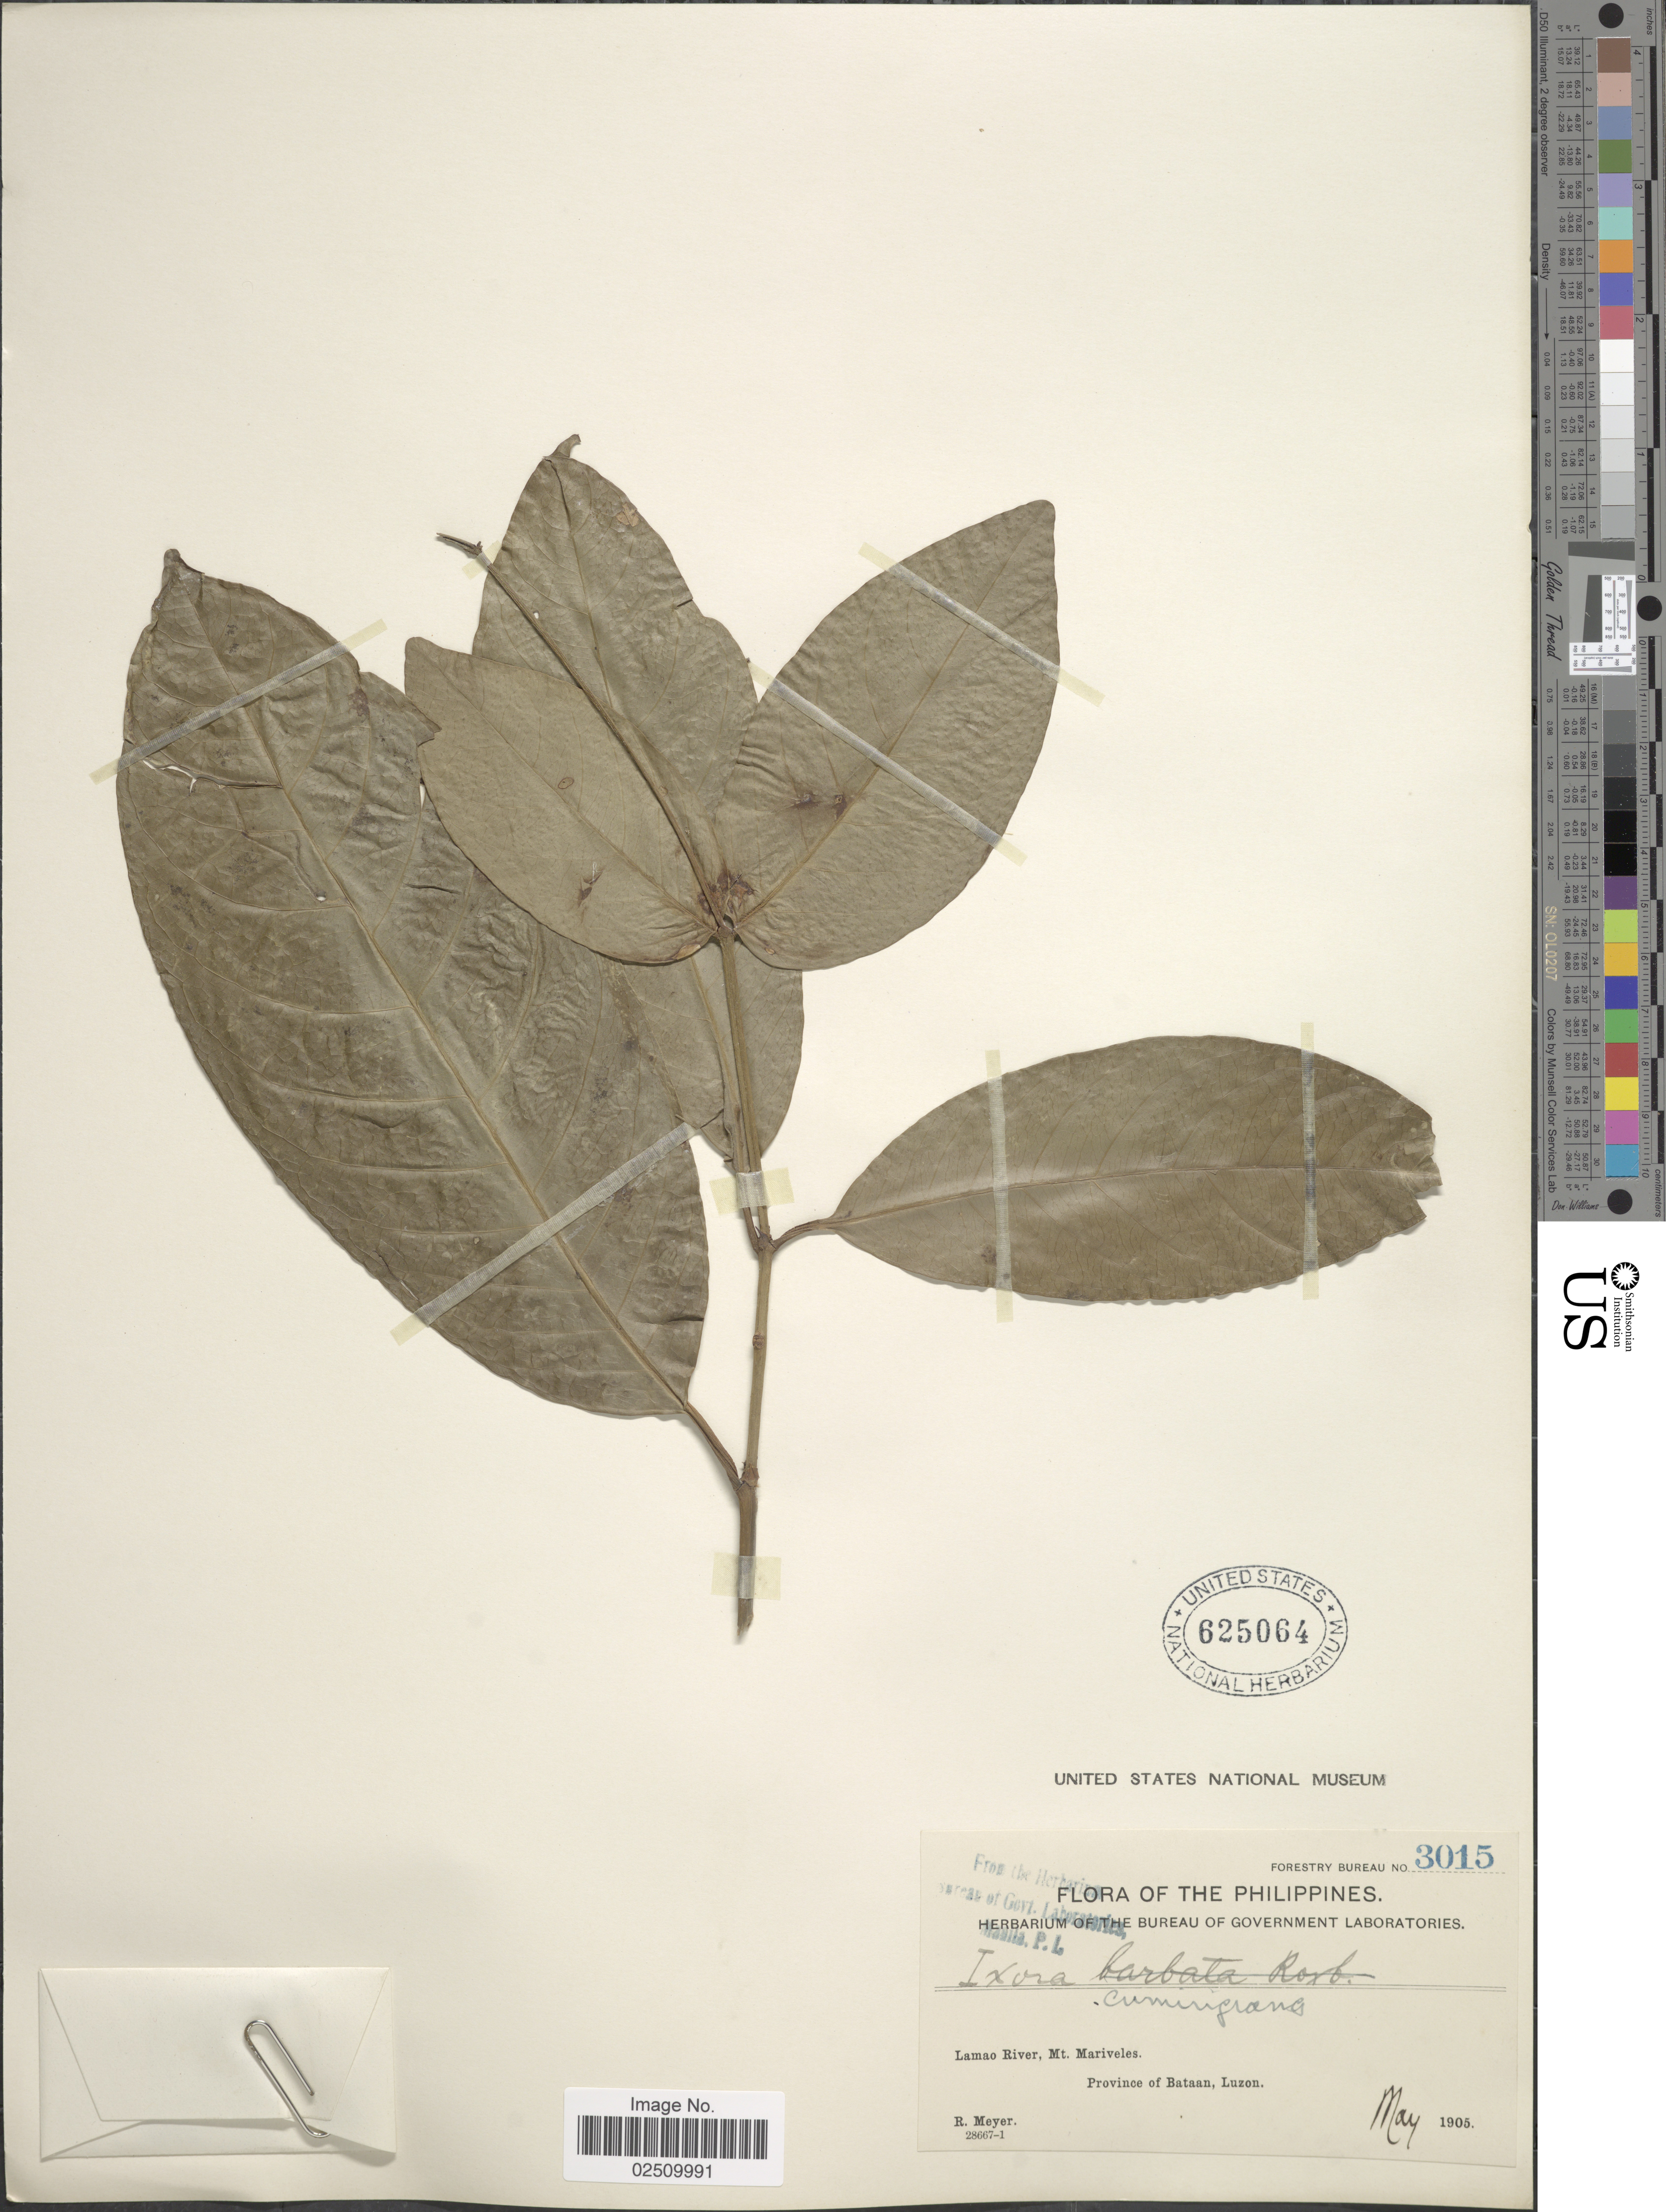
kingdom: Plantae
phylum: Tracheophyta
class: Magnoliopsida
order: Gentianales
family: Rubiaceae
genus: Ixora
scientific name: Ixora cumingiana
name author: S. Vidal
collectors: R. Meyer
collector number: Forestry Bureau 3015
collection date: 1905-05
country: Philippines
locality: Lamao River, Mt. Mariveles Province of Bataan, Luzon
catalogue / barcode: US 625064